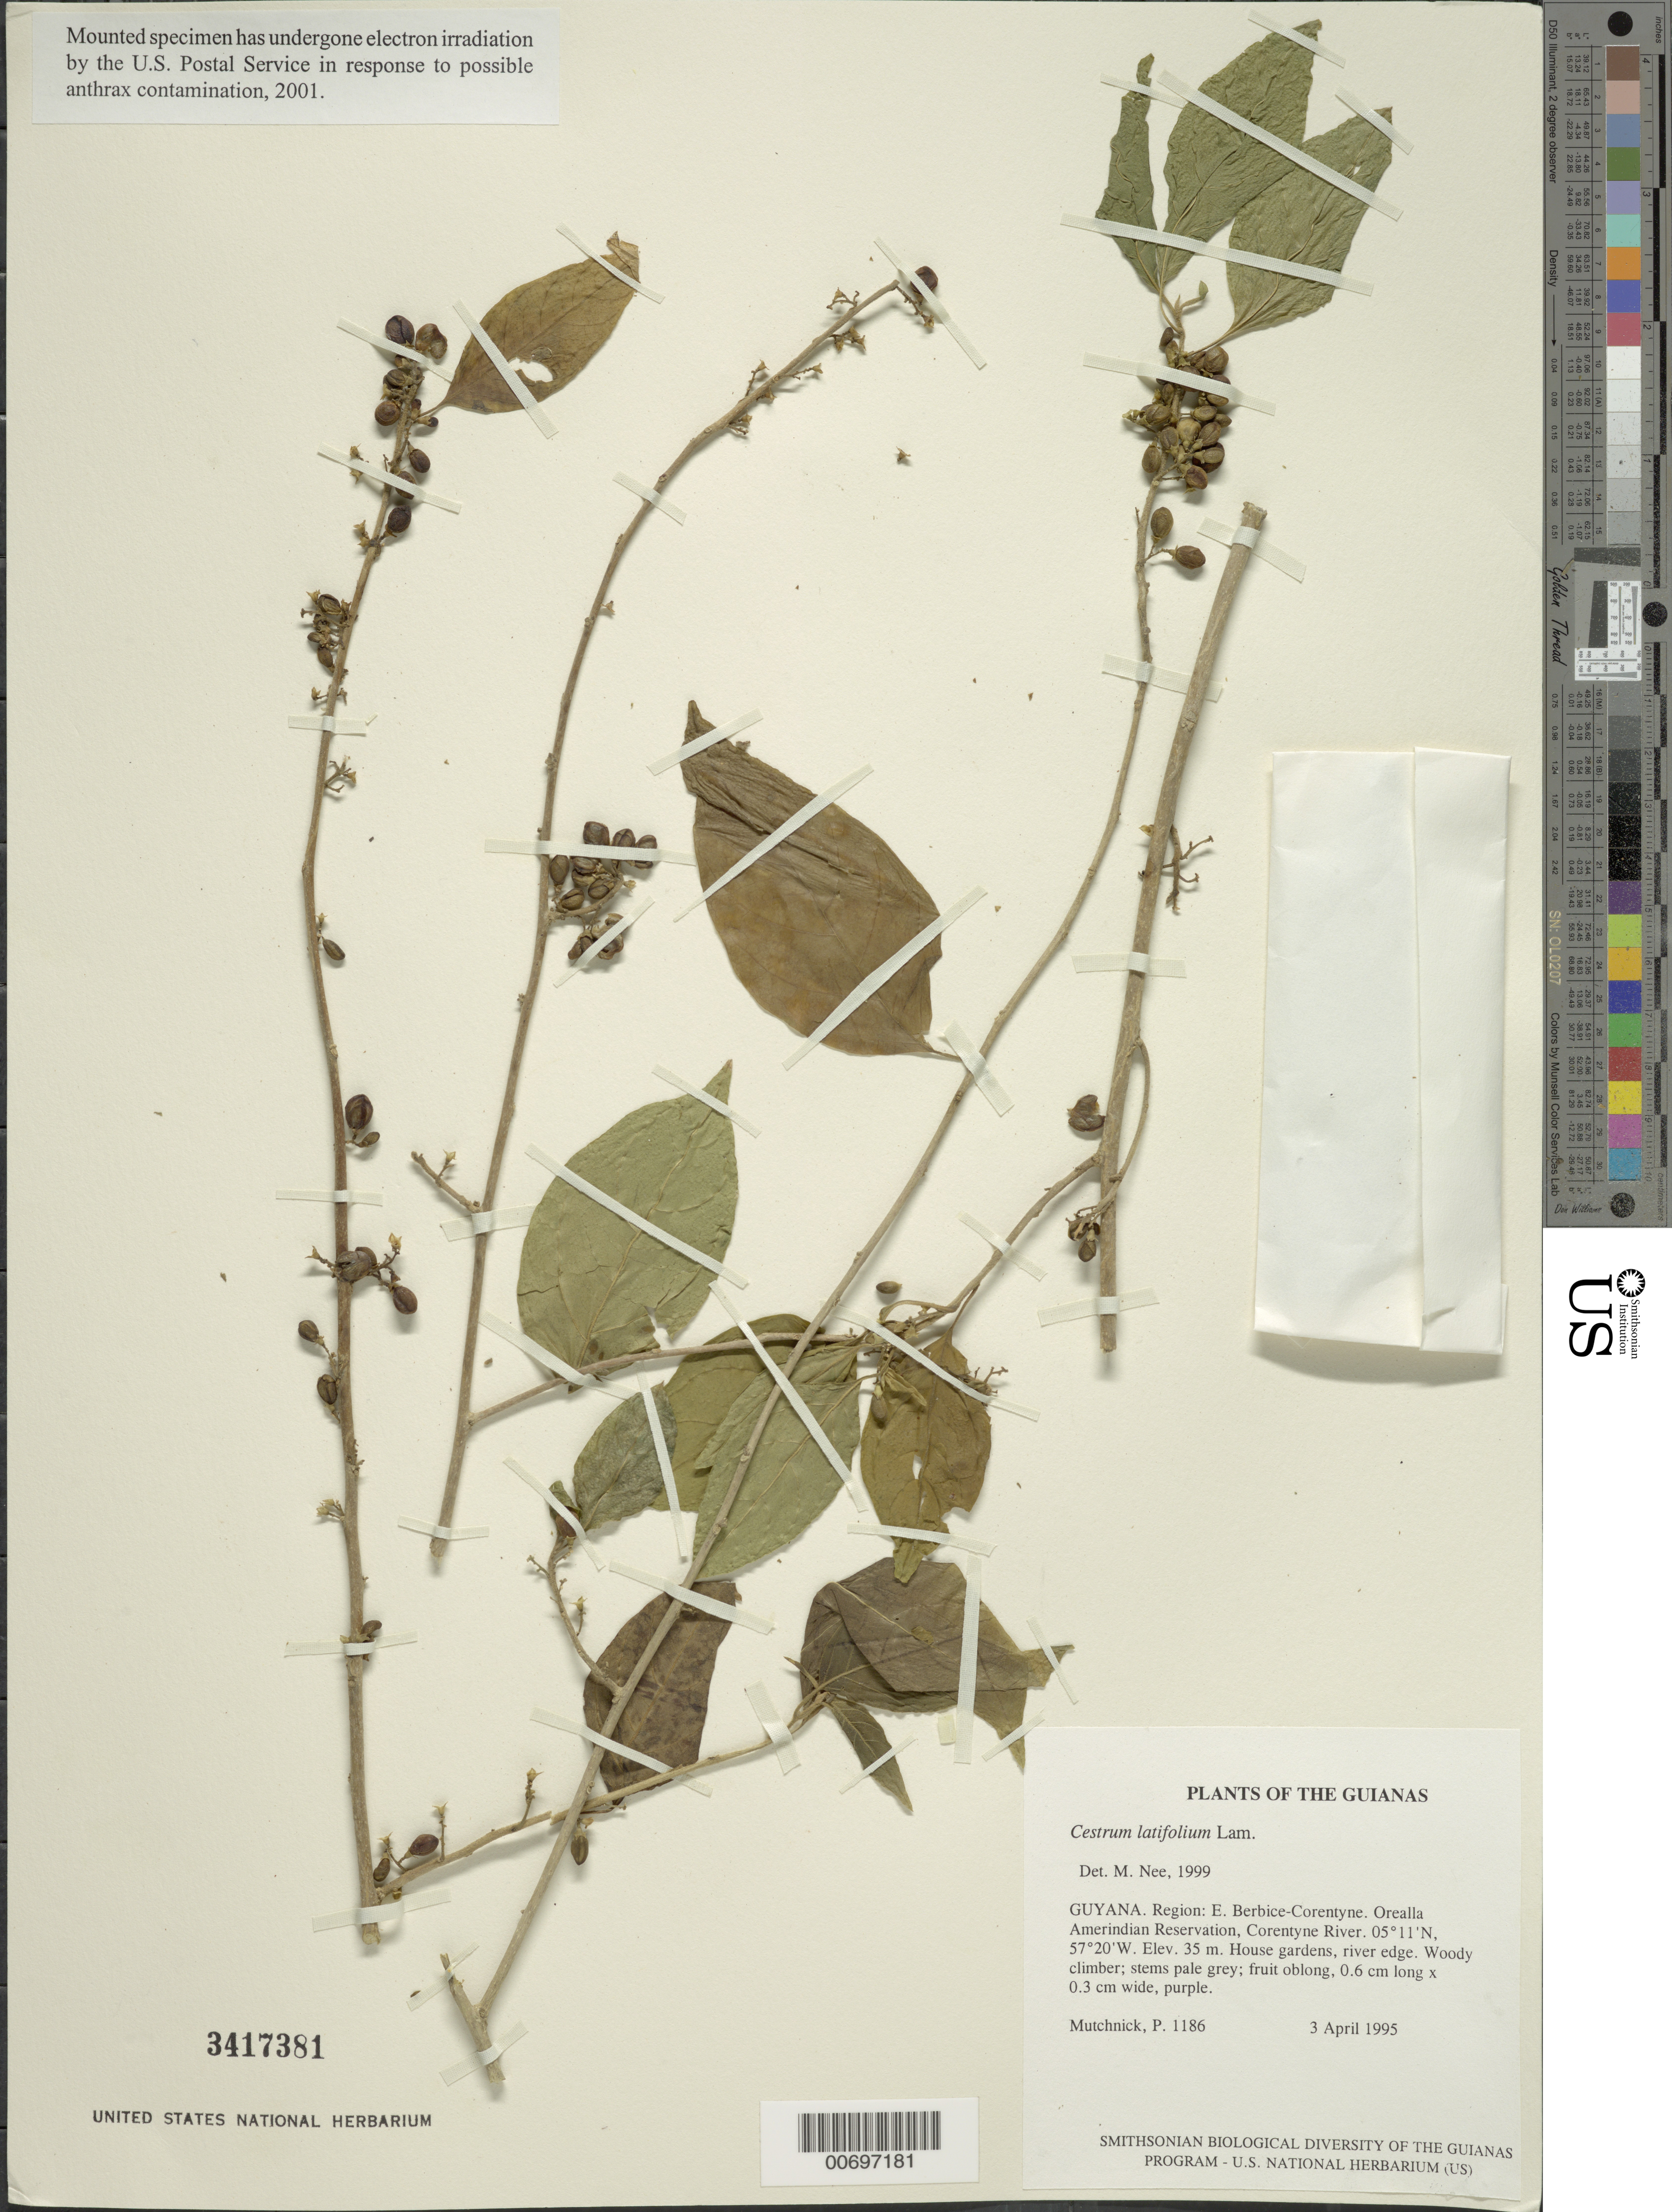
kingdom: Plantae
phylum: Tracheophyta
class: Magnoliopsida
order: Solanales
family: Solanaceae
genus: Cestrum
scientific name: Cestrum latifolium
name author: Lam.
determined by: Nee, Michael H.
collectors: P. Mutchnick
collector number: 1186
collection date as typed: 3 April 1995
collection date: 1995-04-03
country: Guyana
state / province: E. Berbice-Corentyne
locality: Orealla Amerindian Reservation, Corentyne River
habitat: House gardens, river edge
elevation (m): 35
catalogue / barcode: US 3417381